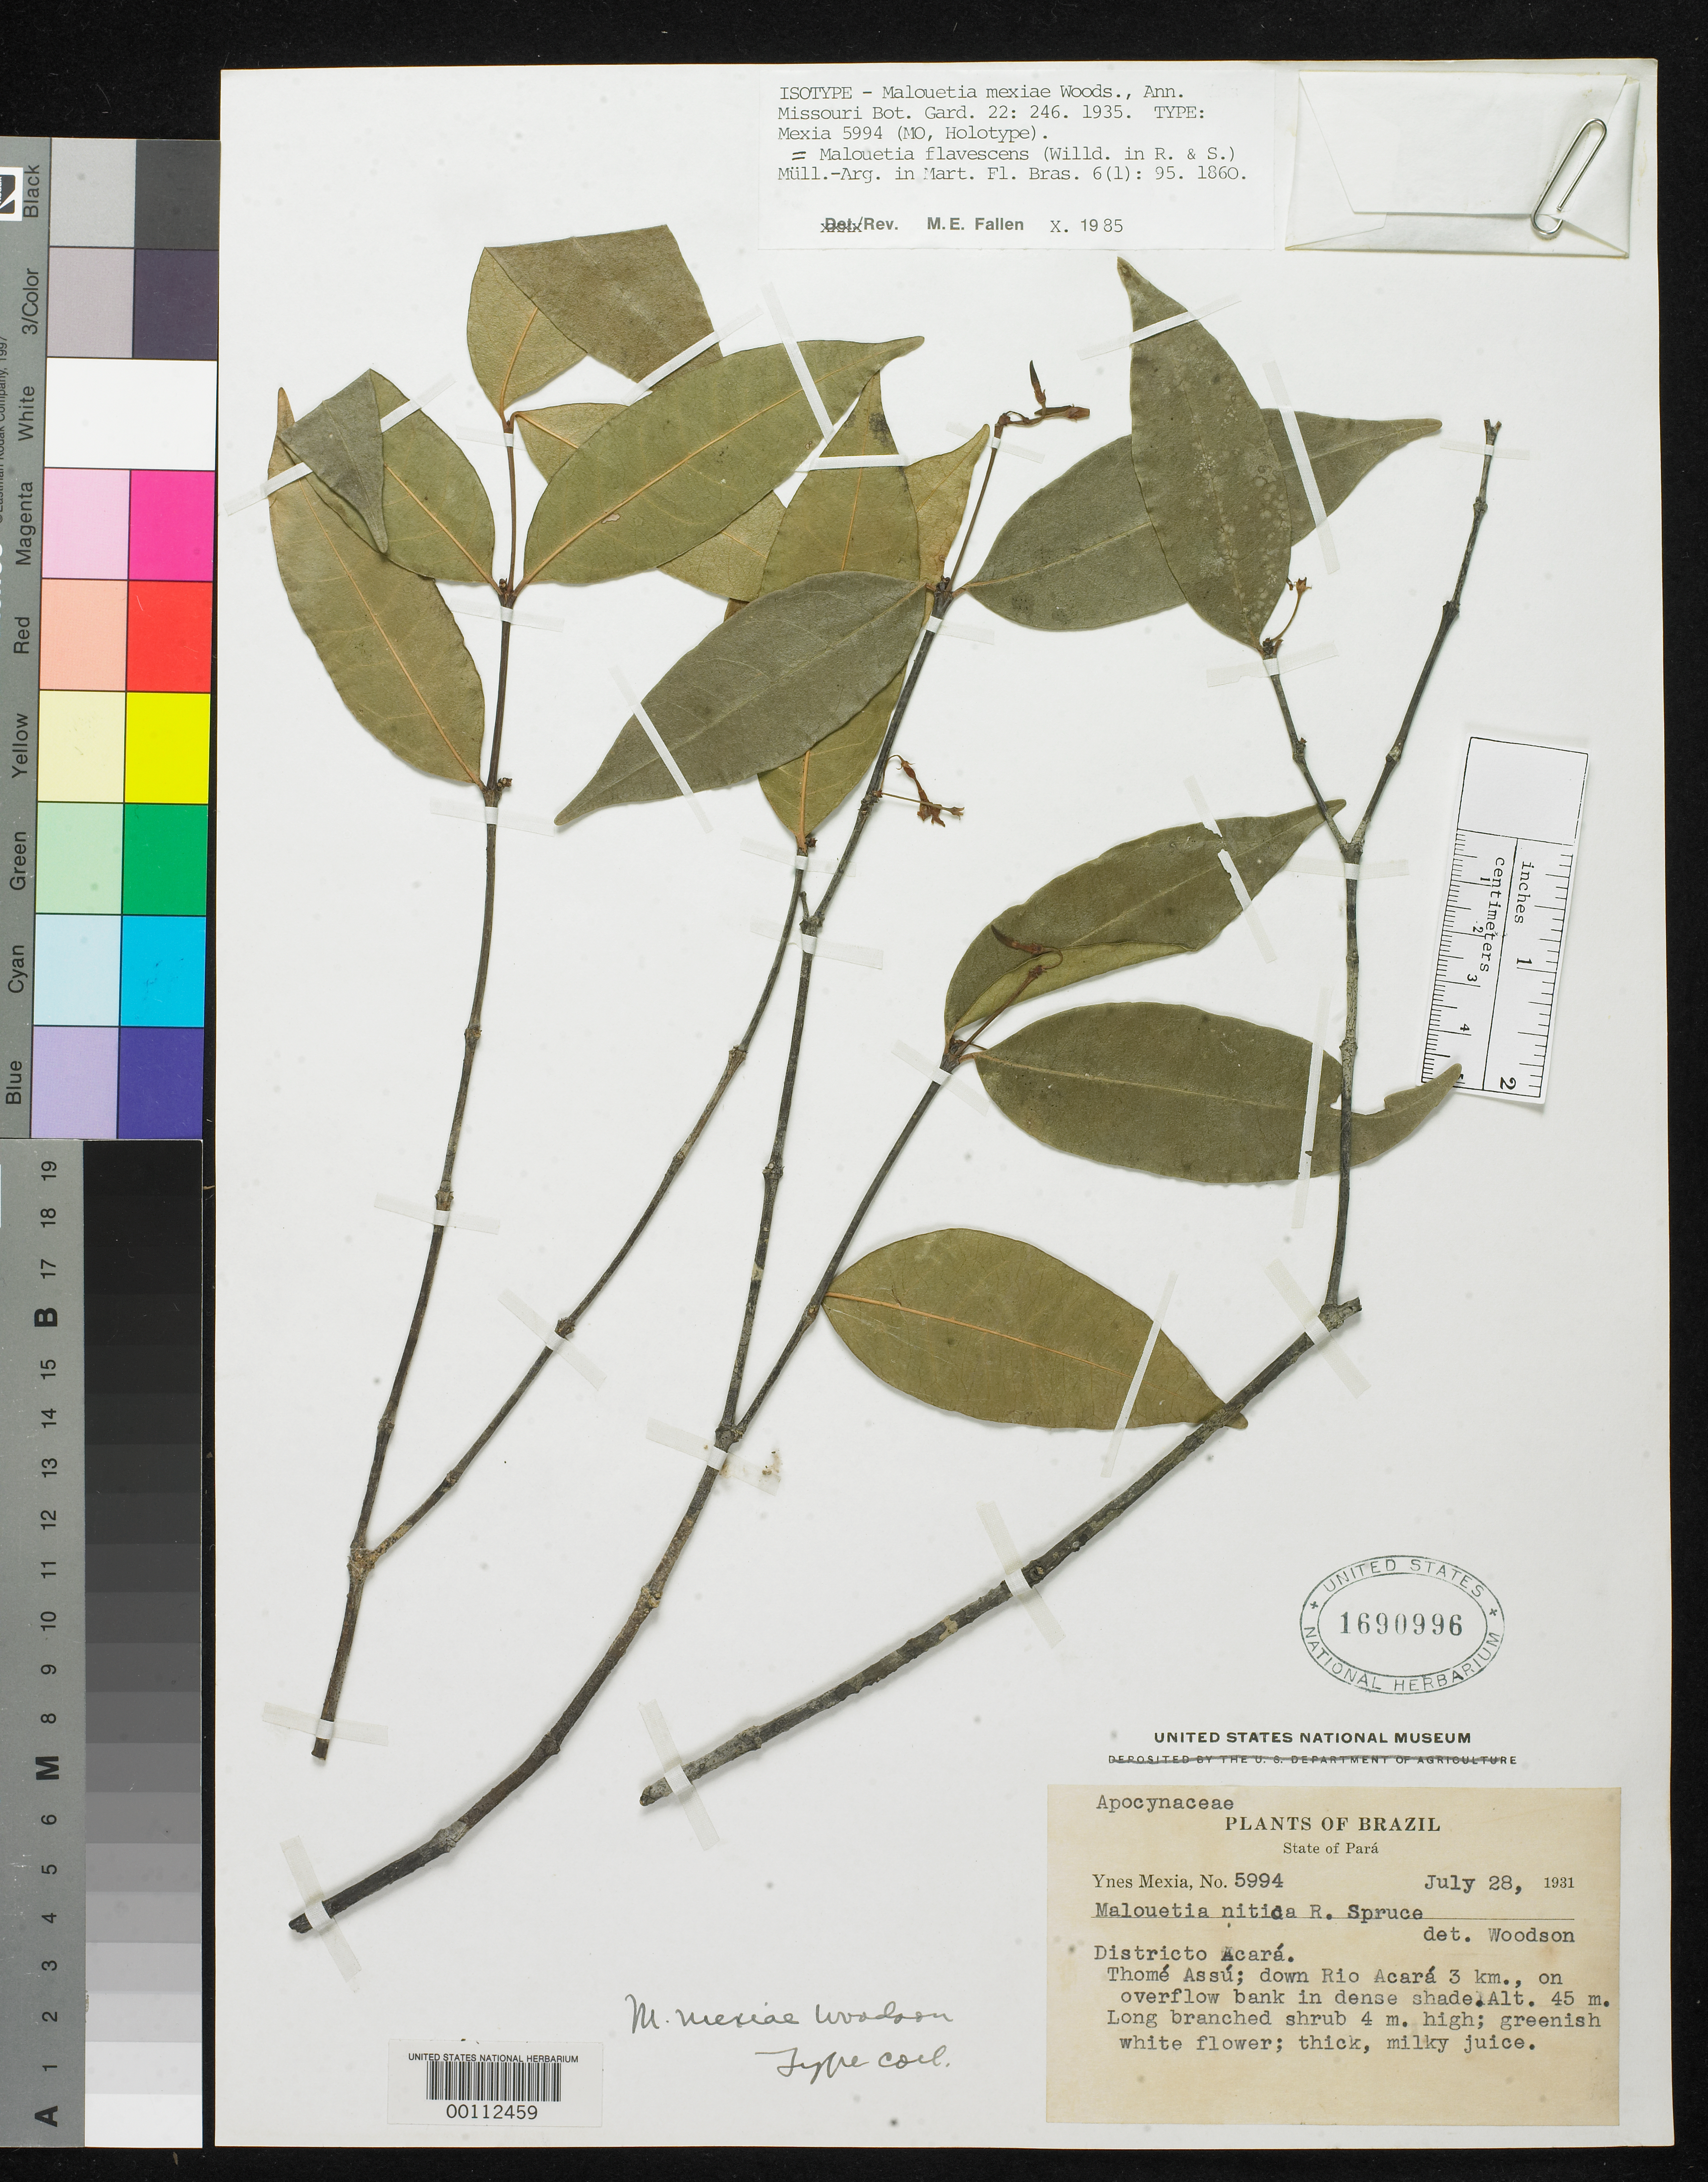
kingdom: Plantae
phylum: Tracheophyta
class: Magnoliopsida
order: Gentianales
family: Apocynaceae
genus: Malouetia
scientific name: Malouetia mexiae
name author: Woodson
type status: Isotype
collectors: Y. Mexia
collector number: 5994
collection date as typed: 28 Jul 1931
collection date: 1931-07-28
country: Brazil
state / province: Pará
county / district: Acara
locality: Thome Assu, 3 km down Rio Acara.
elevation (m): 45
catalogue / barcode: US 1690996